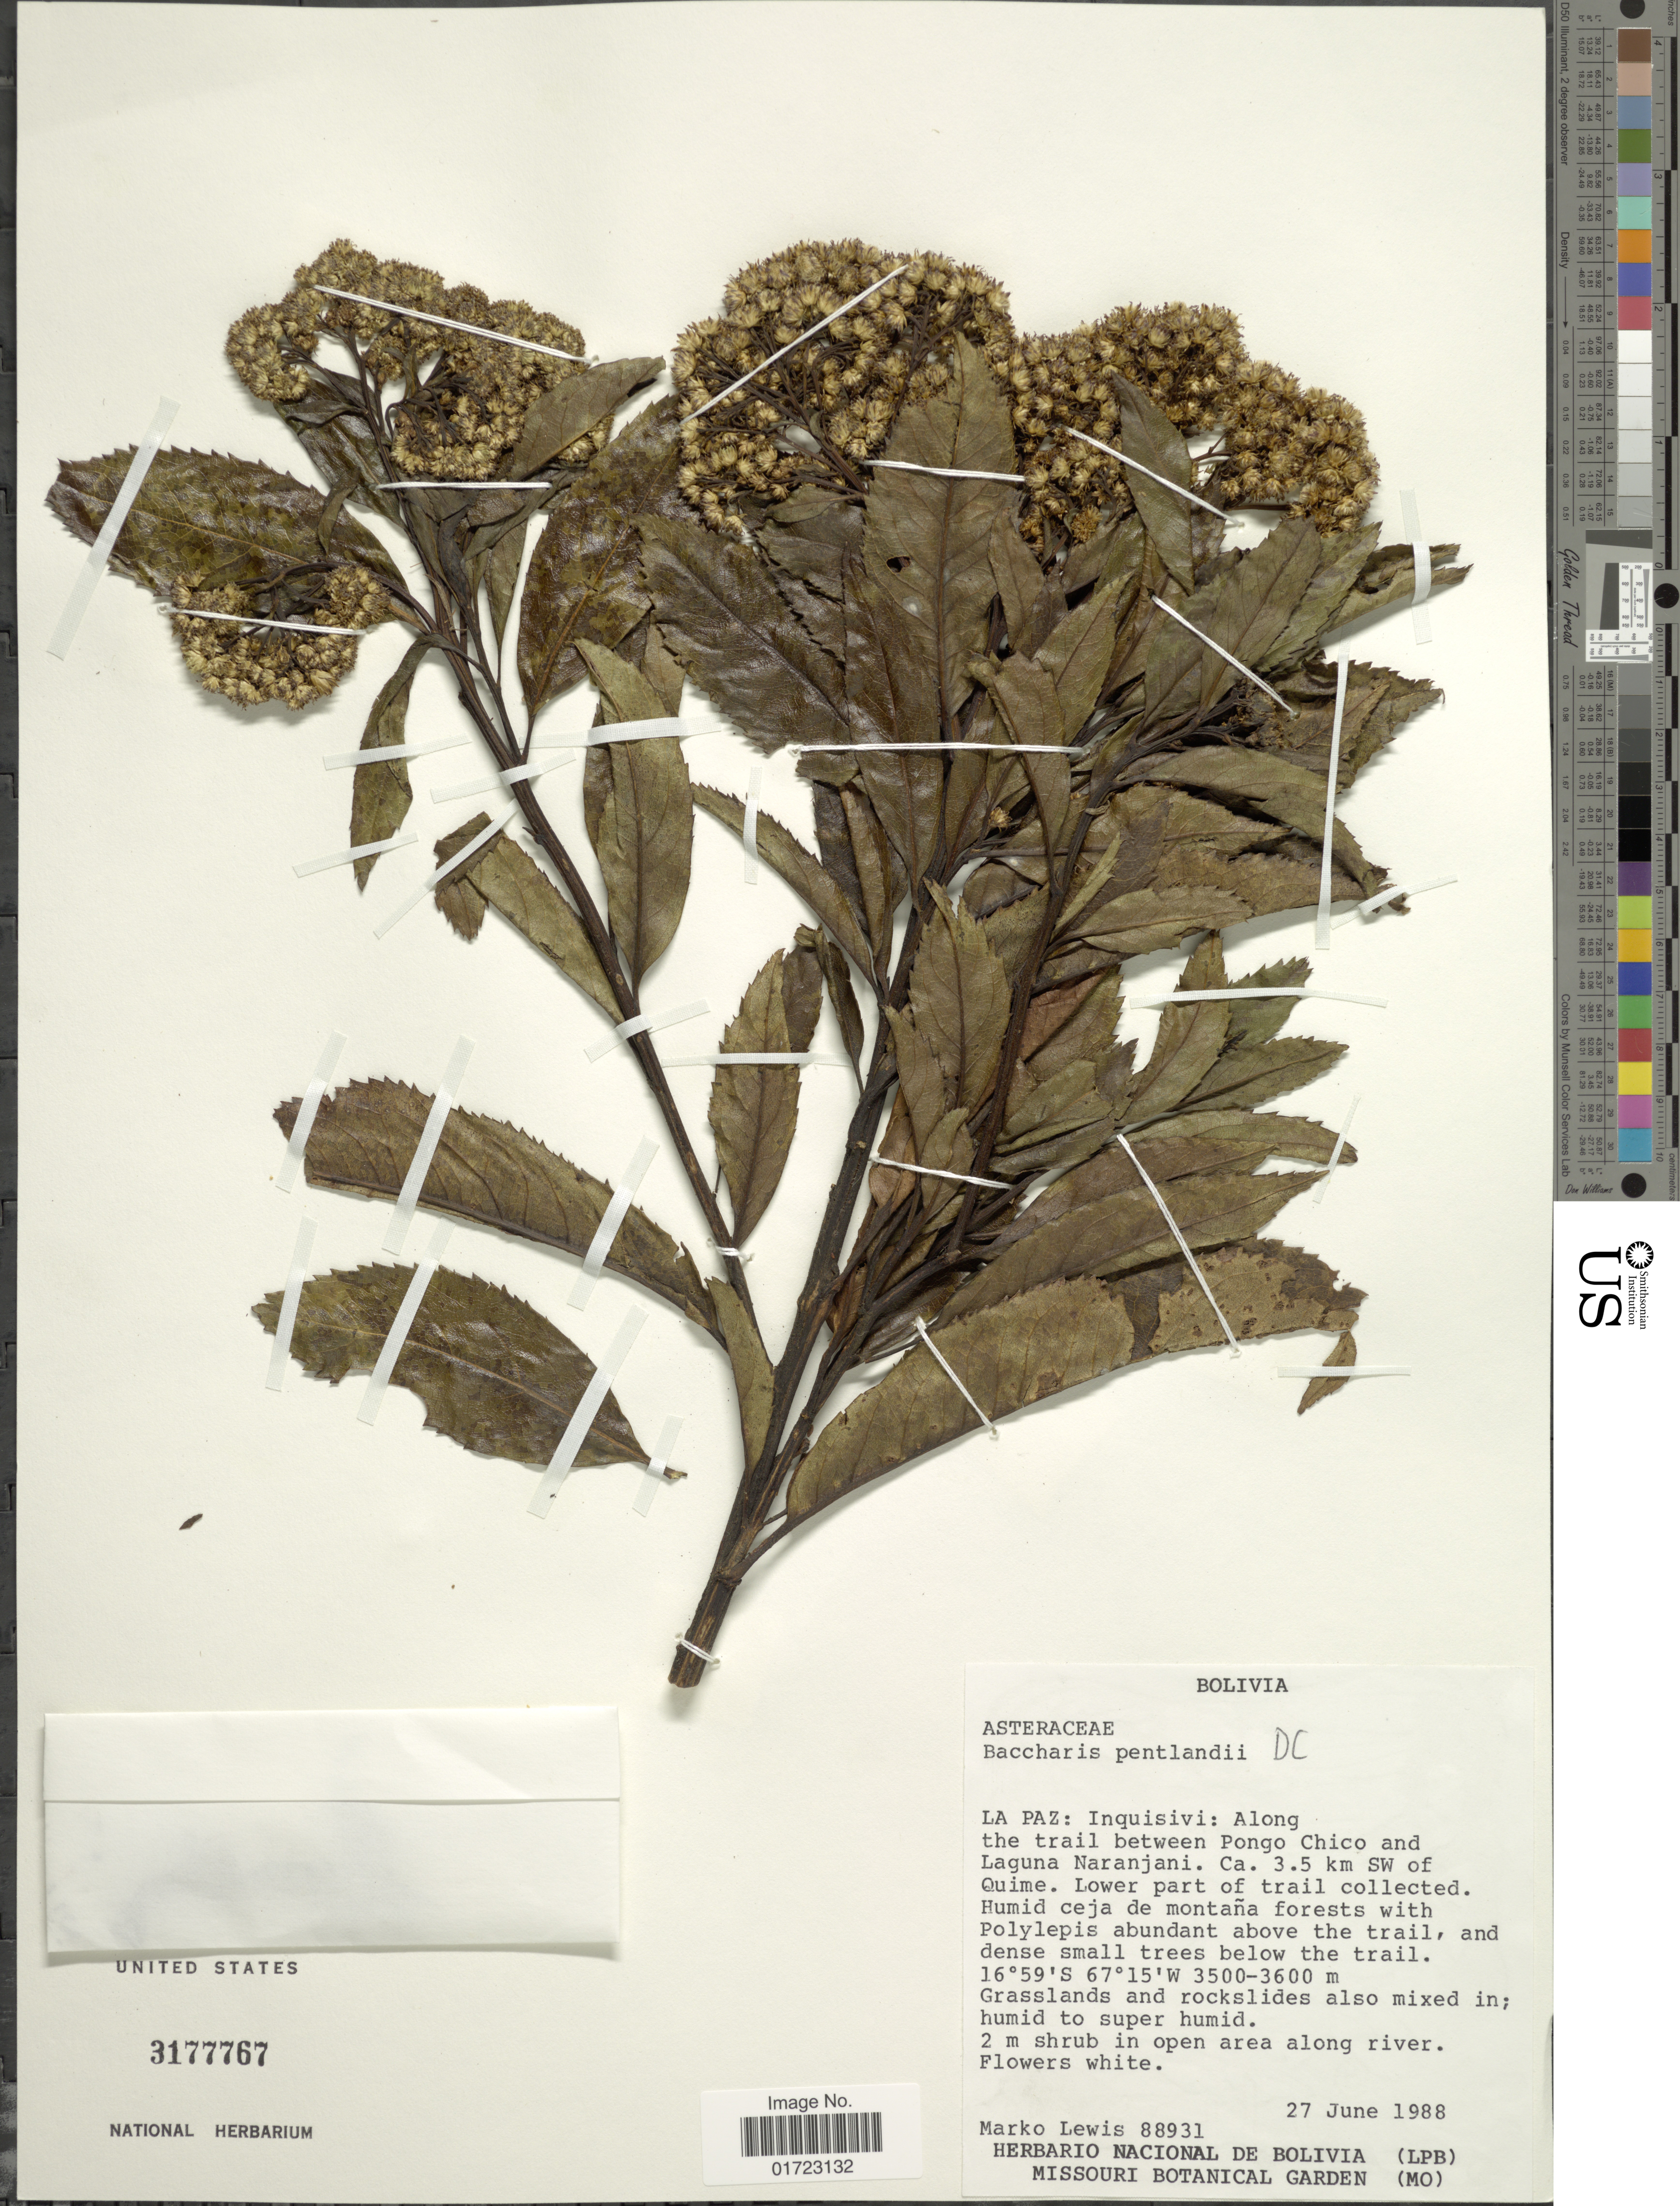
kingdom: Plantae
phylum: Tracheophyta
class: Magnoliopsida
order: Asterales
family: Asteraceae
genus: Baccharis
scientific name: Baccharis pentlandii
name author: DC.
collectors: M. A. Lewis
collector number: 88931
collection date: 1988-06-27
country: Bolivia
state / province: La Paz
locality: Inquisivi. Along the trail between Pongo Chico and Laguna naranjani. Ca. 3.5 km SW of Quime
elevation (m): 3500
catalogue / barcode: US 3177767